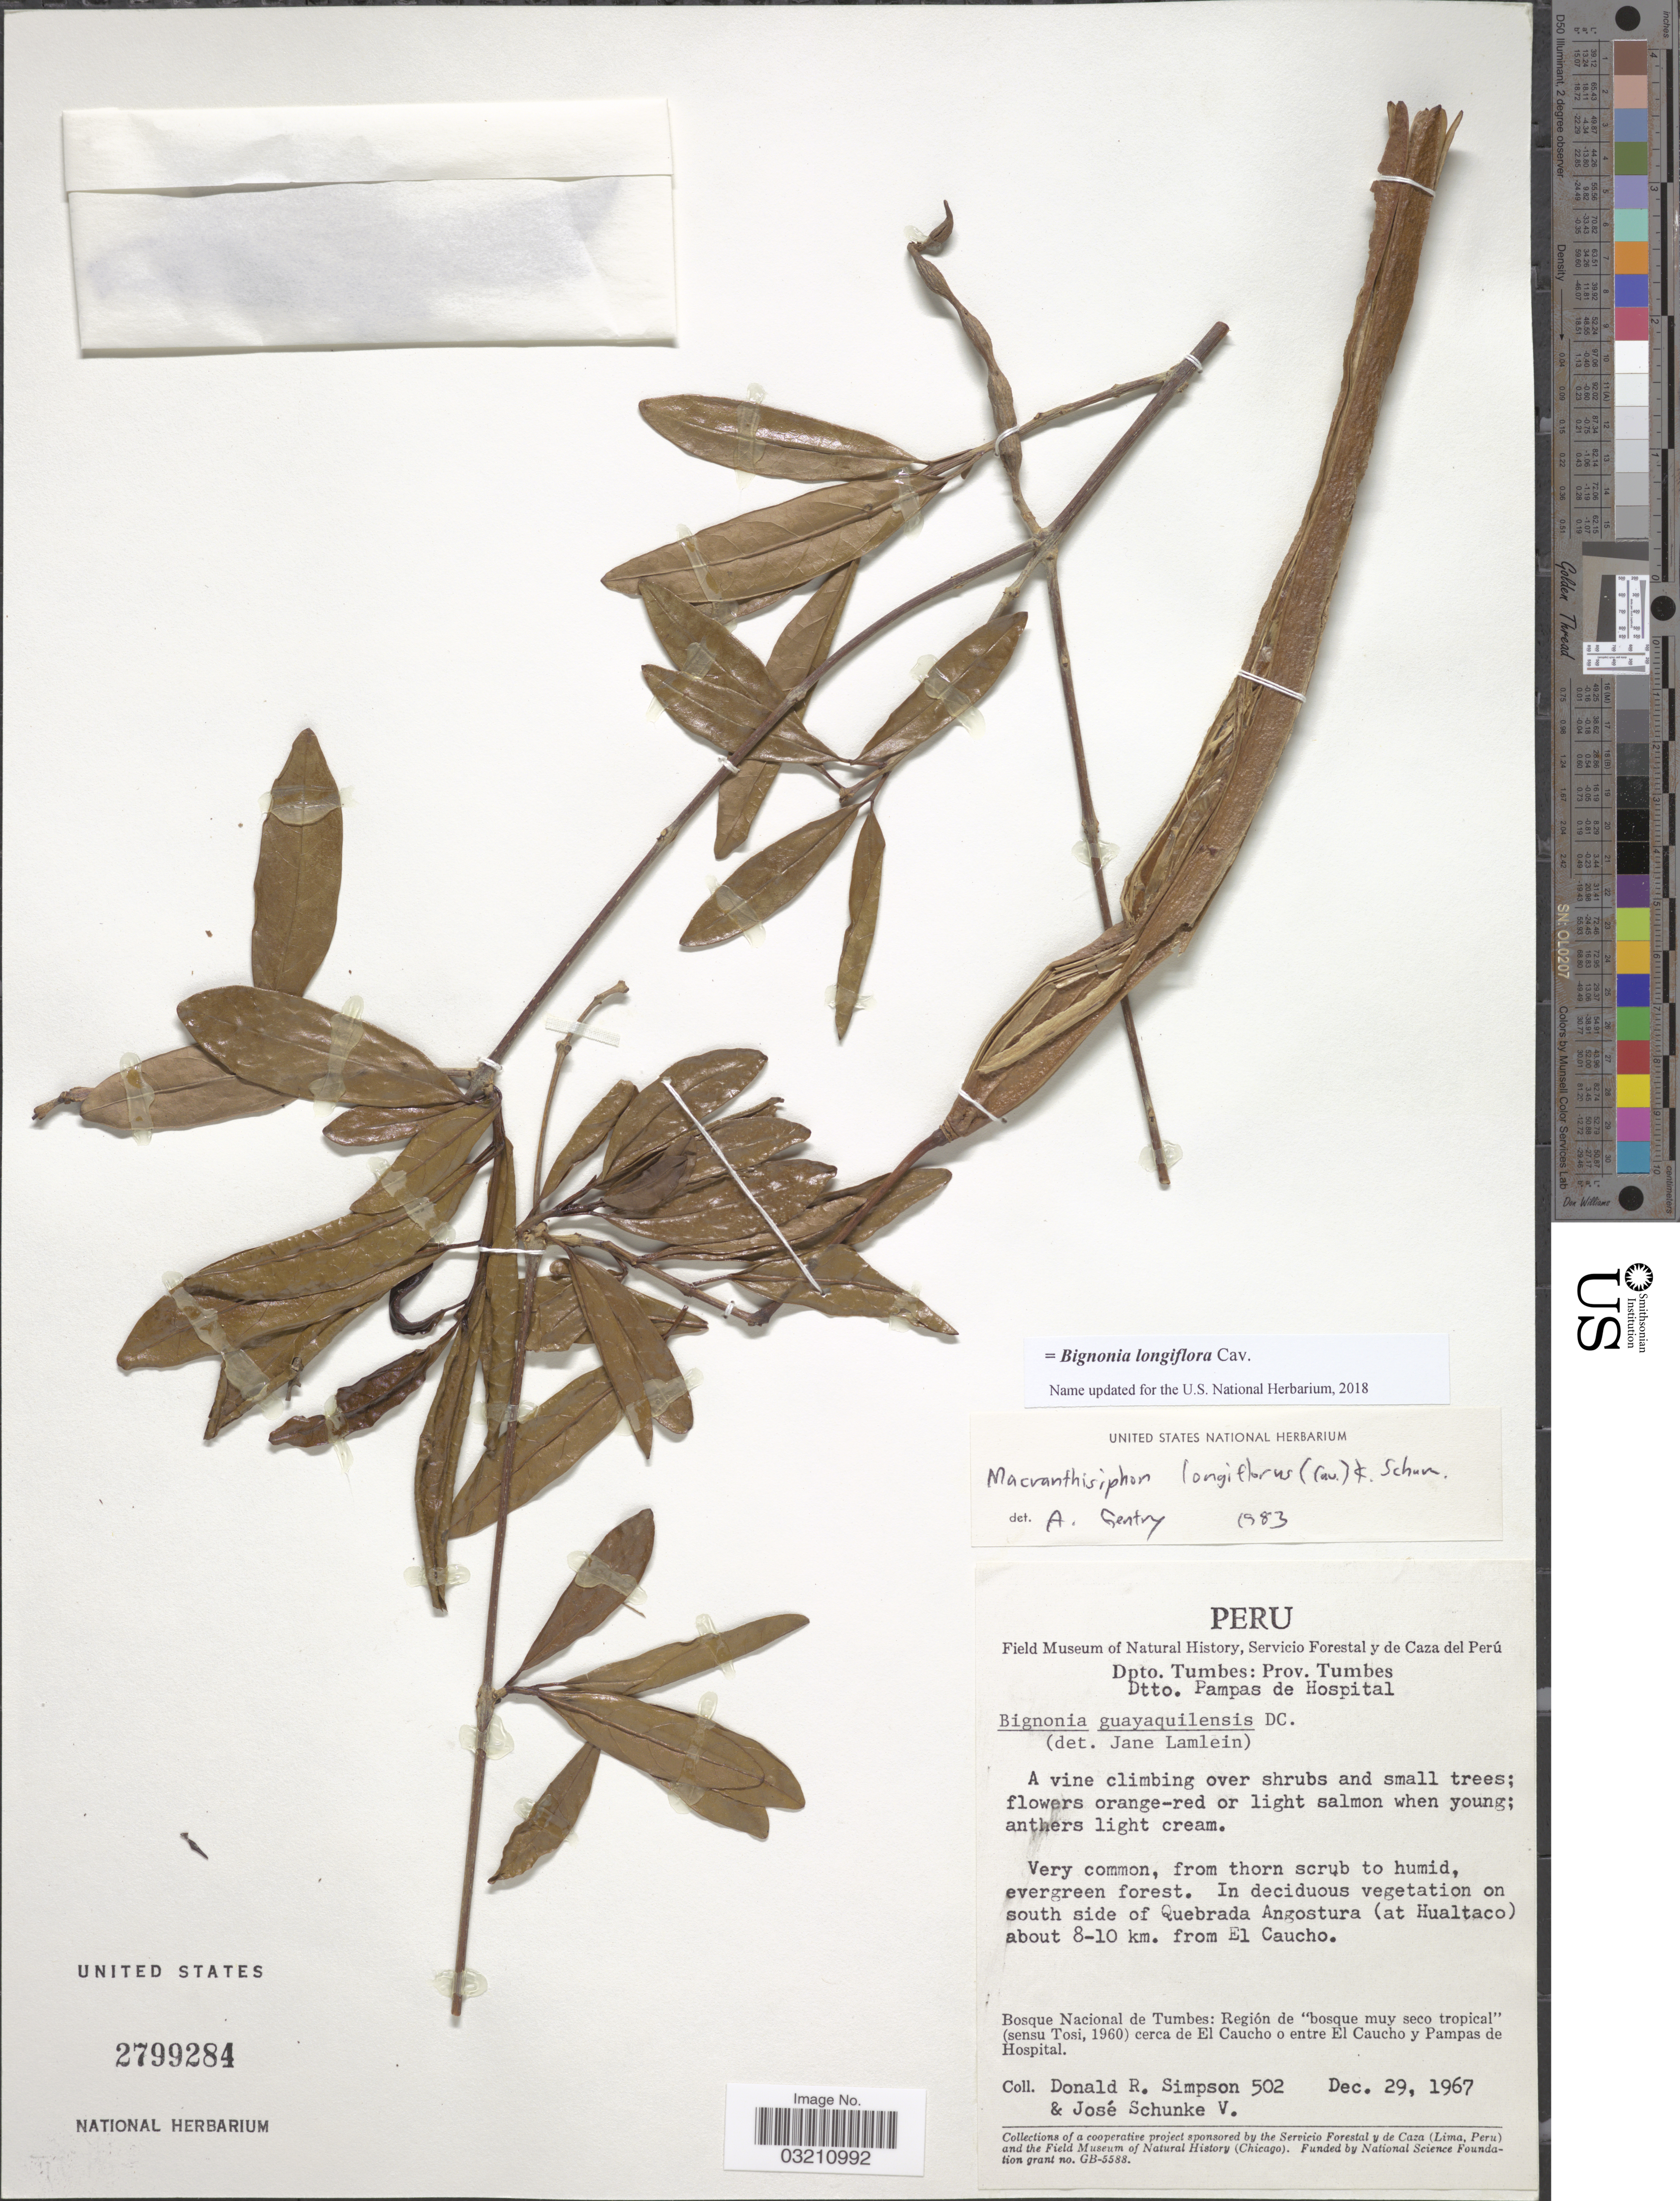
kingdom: Plantae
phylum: Tracheophyta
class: Magnoliopsida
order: Lamiales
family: Bignoniaceae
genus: Bignonia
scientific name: Bignonia longiflora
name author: Cav.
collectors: D. R. Simpson & J. Schunke Vigo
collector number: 502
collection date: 1967-12-29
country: Peru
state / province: Tumbes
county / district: Tumbes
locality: Dpto. Tumbes: Prov. Tumbes. Dtto. Pampas de Hospital. In deciduous vegetation on south side of Quebrada Angostura (at Hualtaco) about 8-10 km. from El Caucho. Bosque Nacional de Tumbes: Región de "bosque muy seco tropical" cerca de El Caucho o entre El Caucho y Pampas de Hospital.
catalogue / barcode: US 2799284